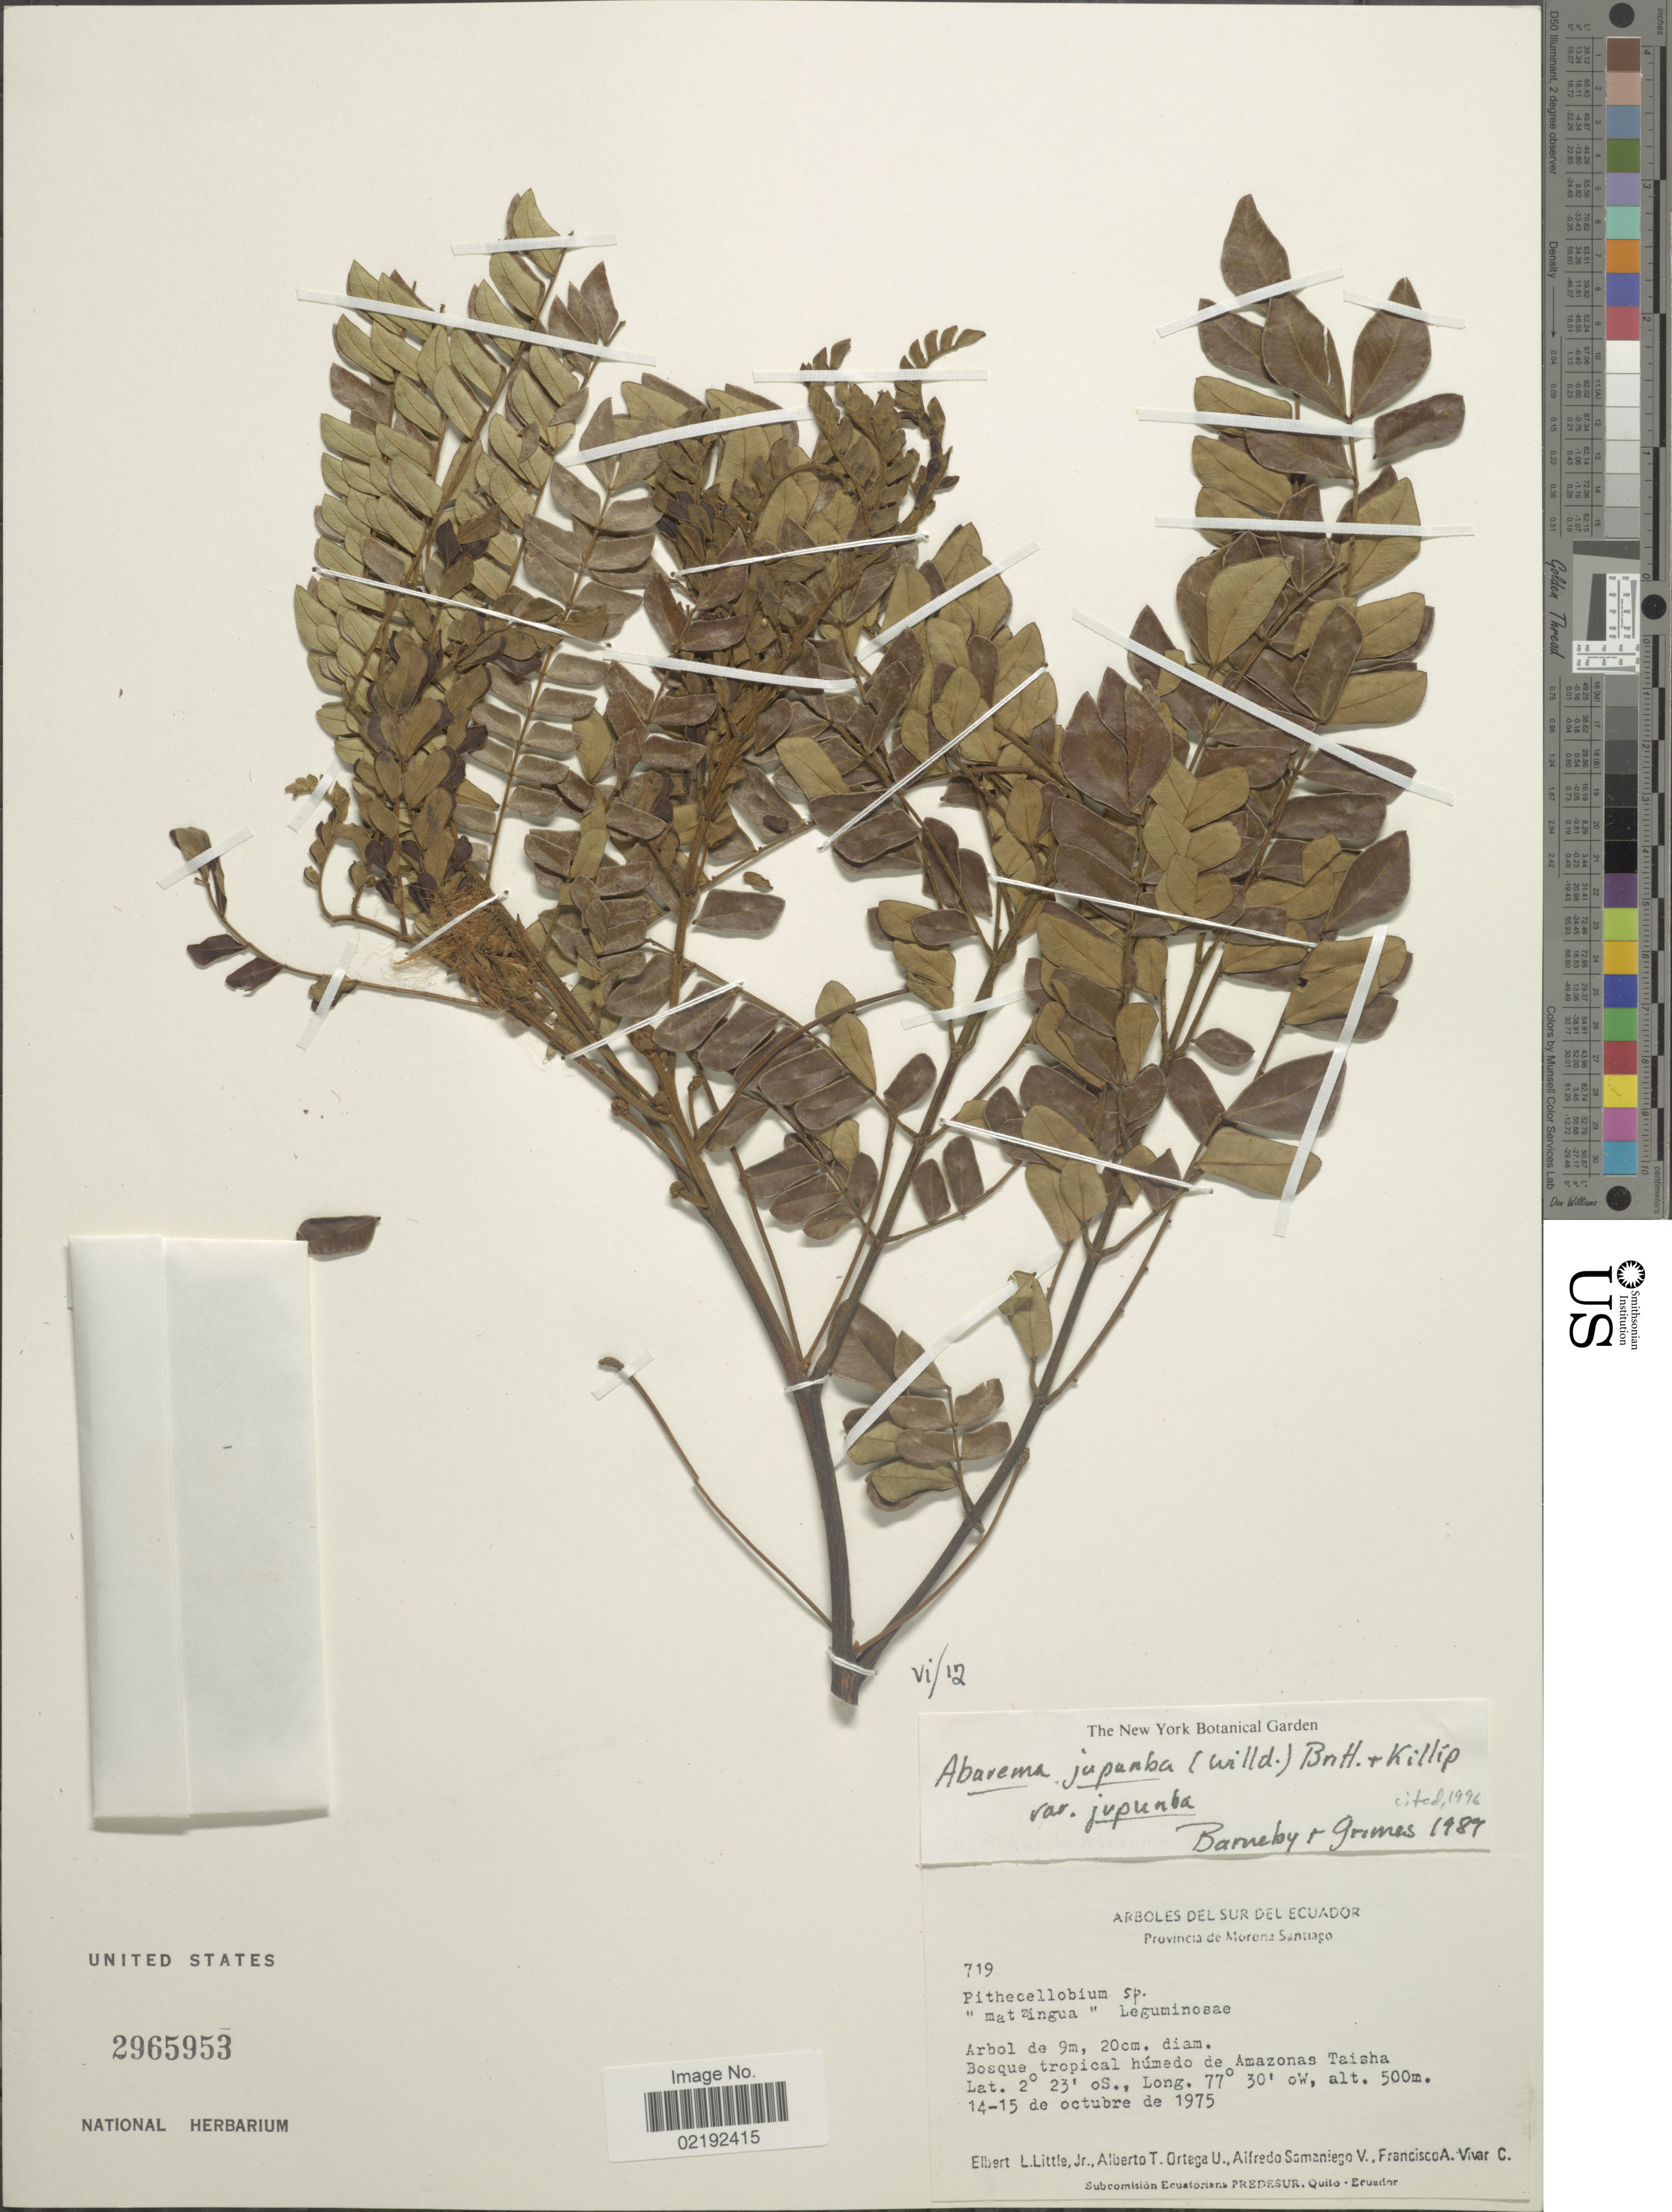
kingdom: Plantae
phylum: Tracheophyta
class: Magnoliopsida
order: Fabales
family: Fabaceae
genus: Abarema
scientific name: Abarema jupunba var. jupunba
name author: (Willd.) Britton & Killip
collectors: E. L. Little, A. T. Ortega U., A. V. Samaniego & F. A. Vivar C.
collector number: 719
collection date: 1975-10-14/1975-10-15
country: Ecuador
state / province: Morona-Santiago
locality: Sur del Ecuador, Bosque tropical humedo de Amazonas Taisha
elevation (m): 500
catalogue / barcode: US 2965953